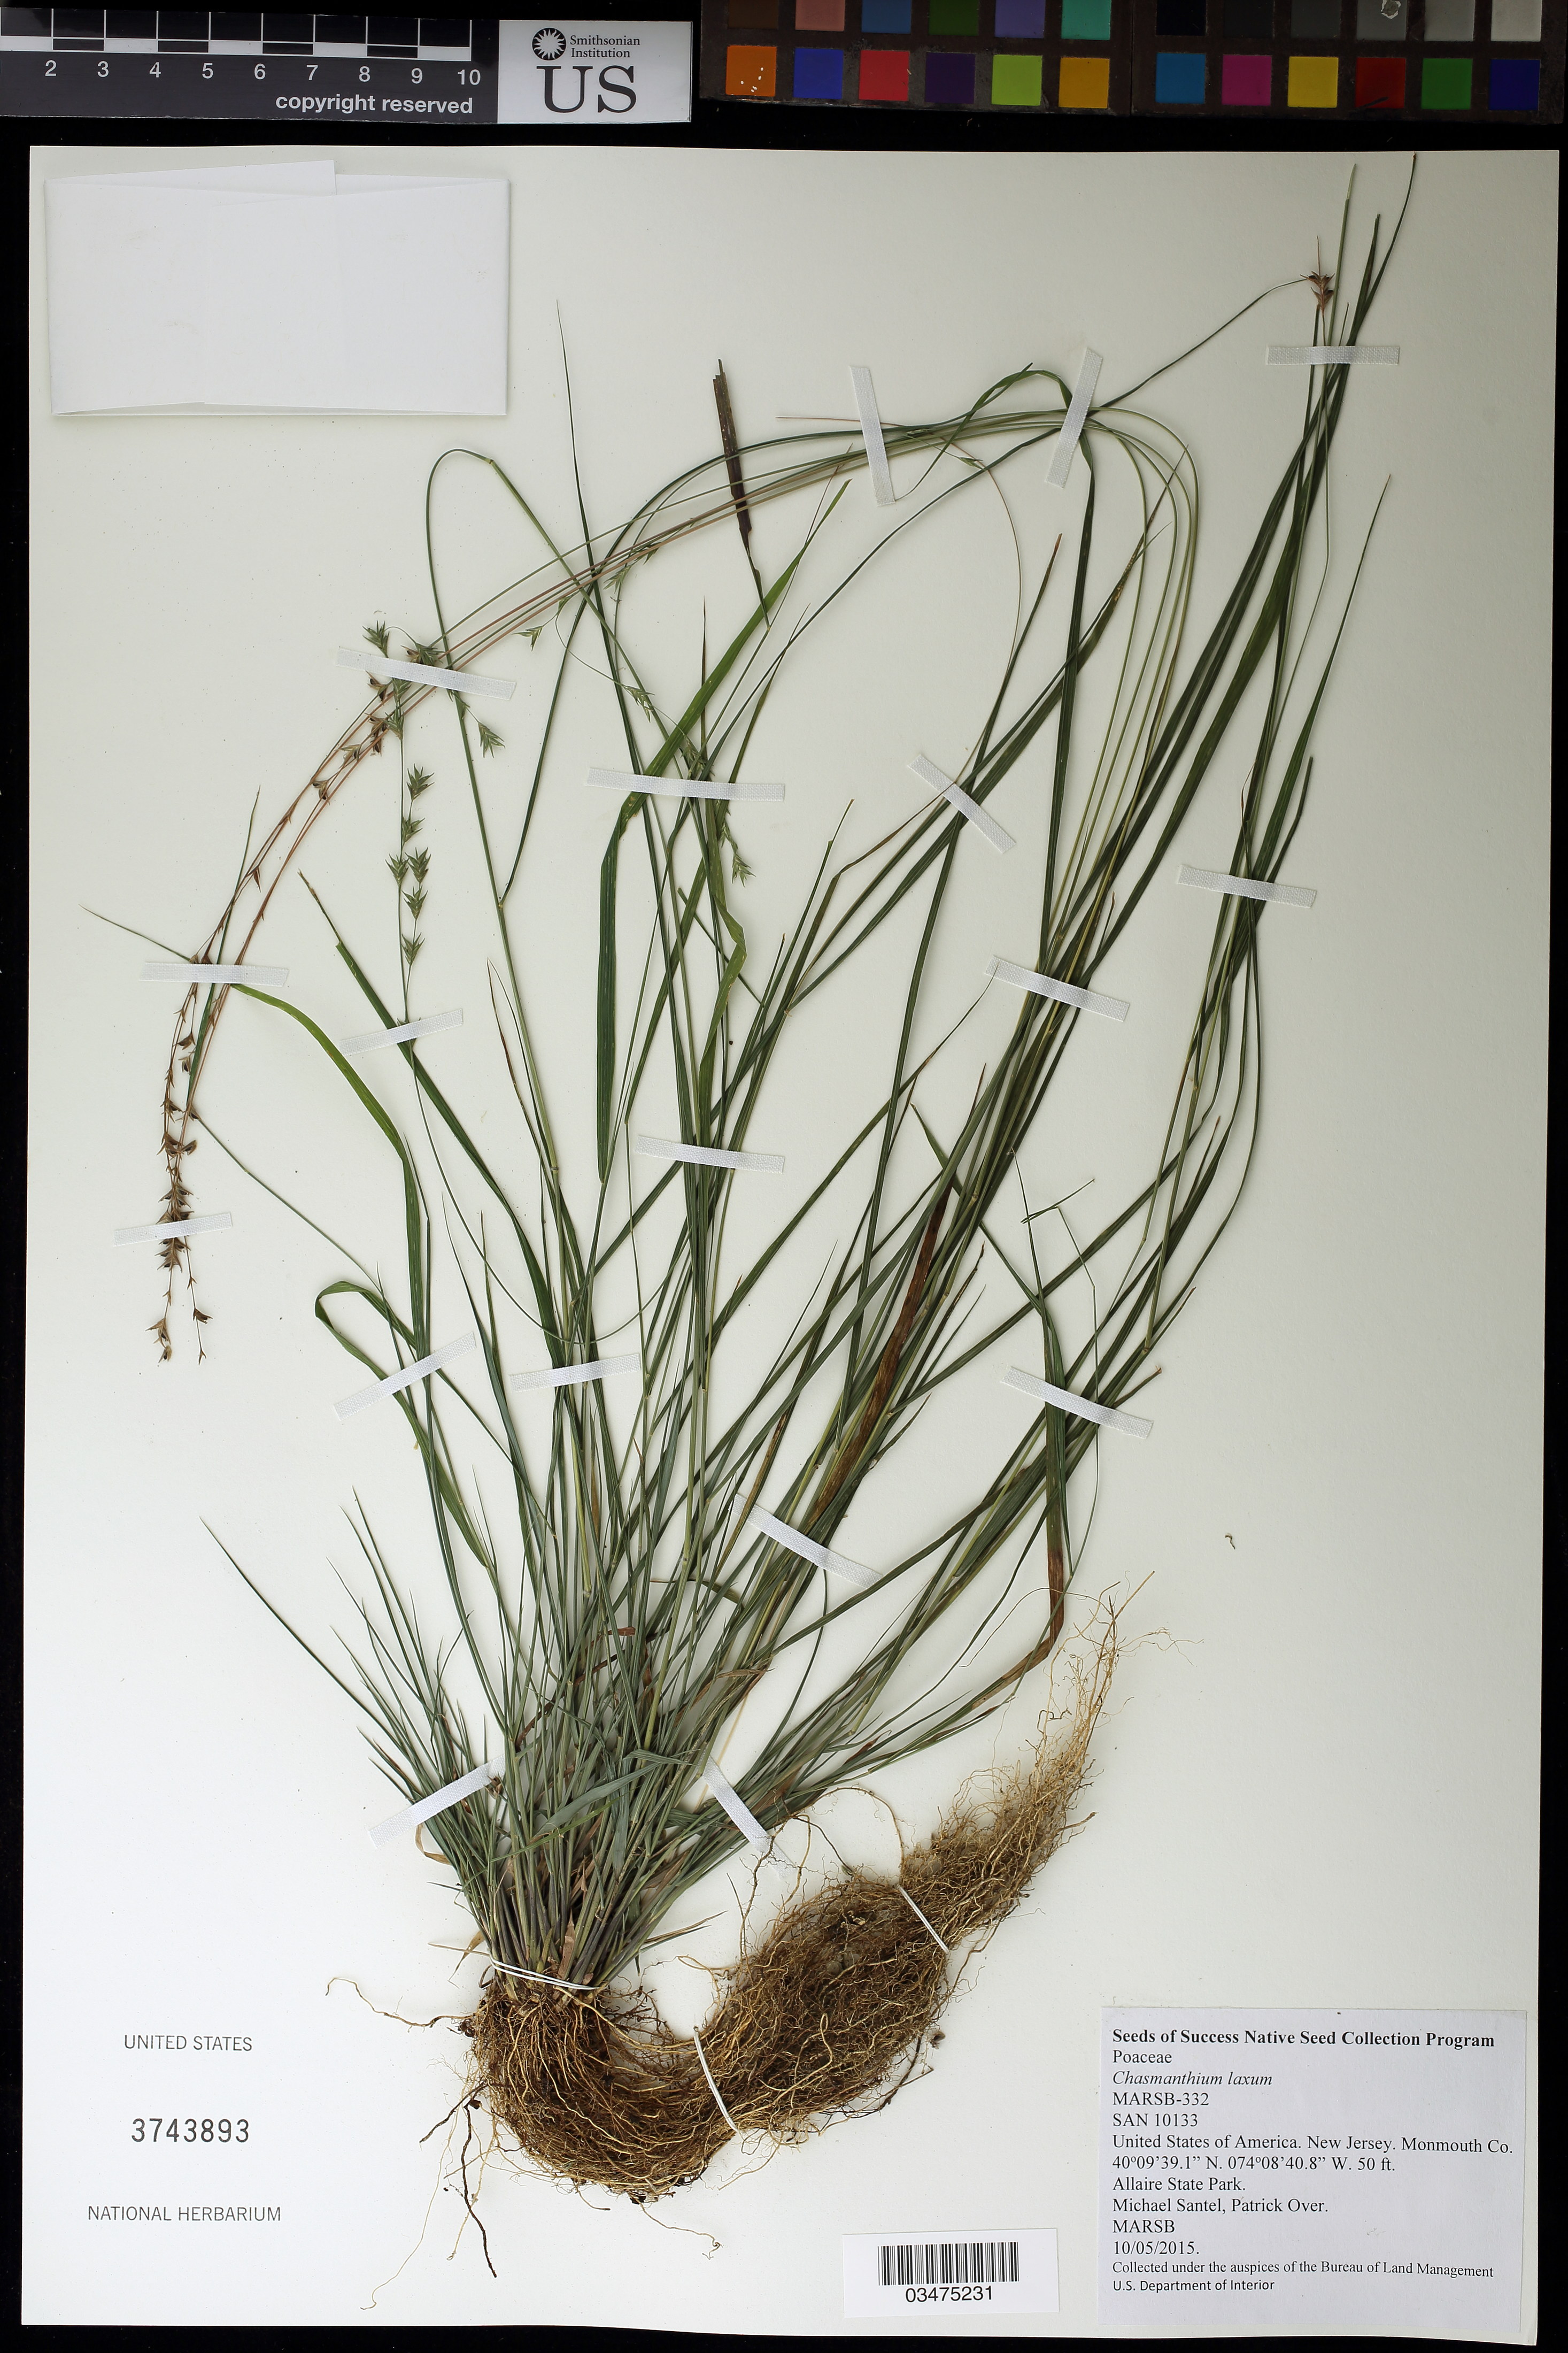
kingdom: Plantae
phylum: Tracheophyta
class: Liliopsida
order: Poales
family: Poaceae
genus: Chasmanthium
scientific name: Chasmanthium laxum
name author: (L.) H.O. Yates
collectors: M. Santel & P. Over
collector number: MARSB-332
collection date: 2015-10-05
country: United States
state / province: New Jersey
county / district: Monmouth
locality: Allaire State Park, Red trail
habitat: Floodplain forest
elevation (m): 15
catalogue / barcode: US 3743893